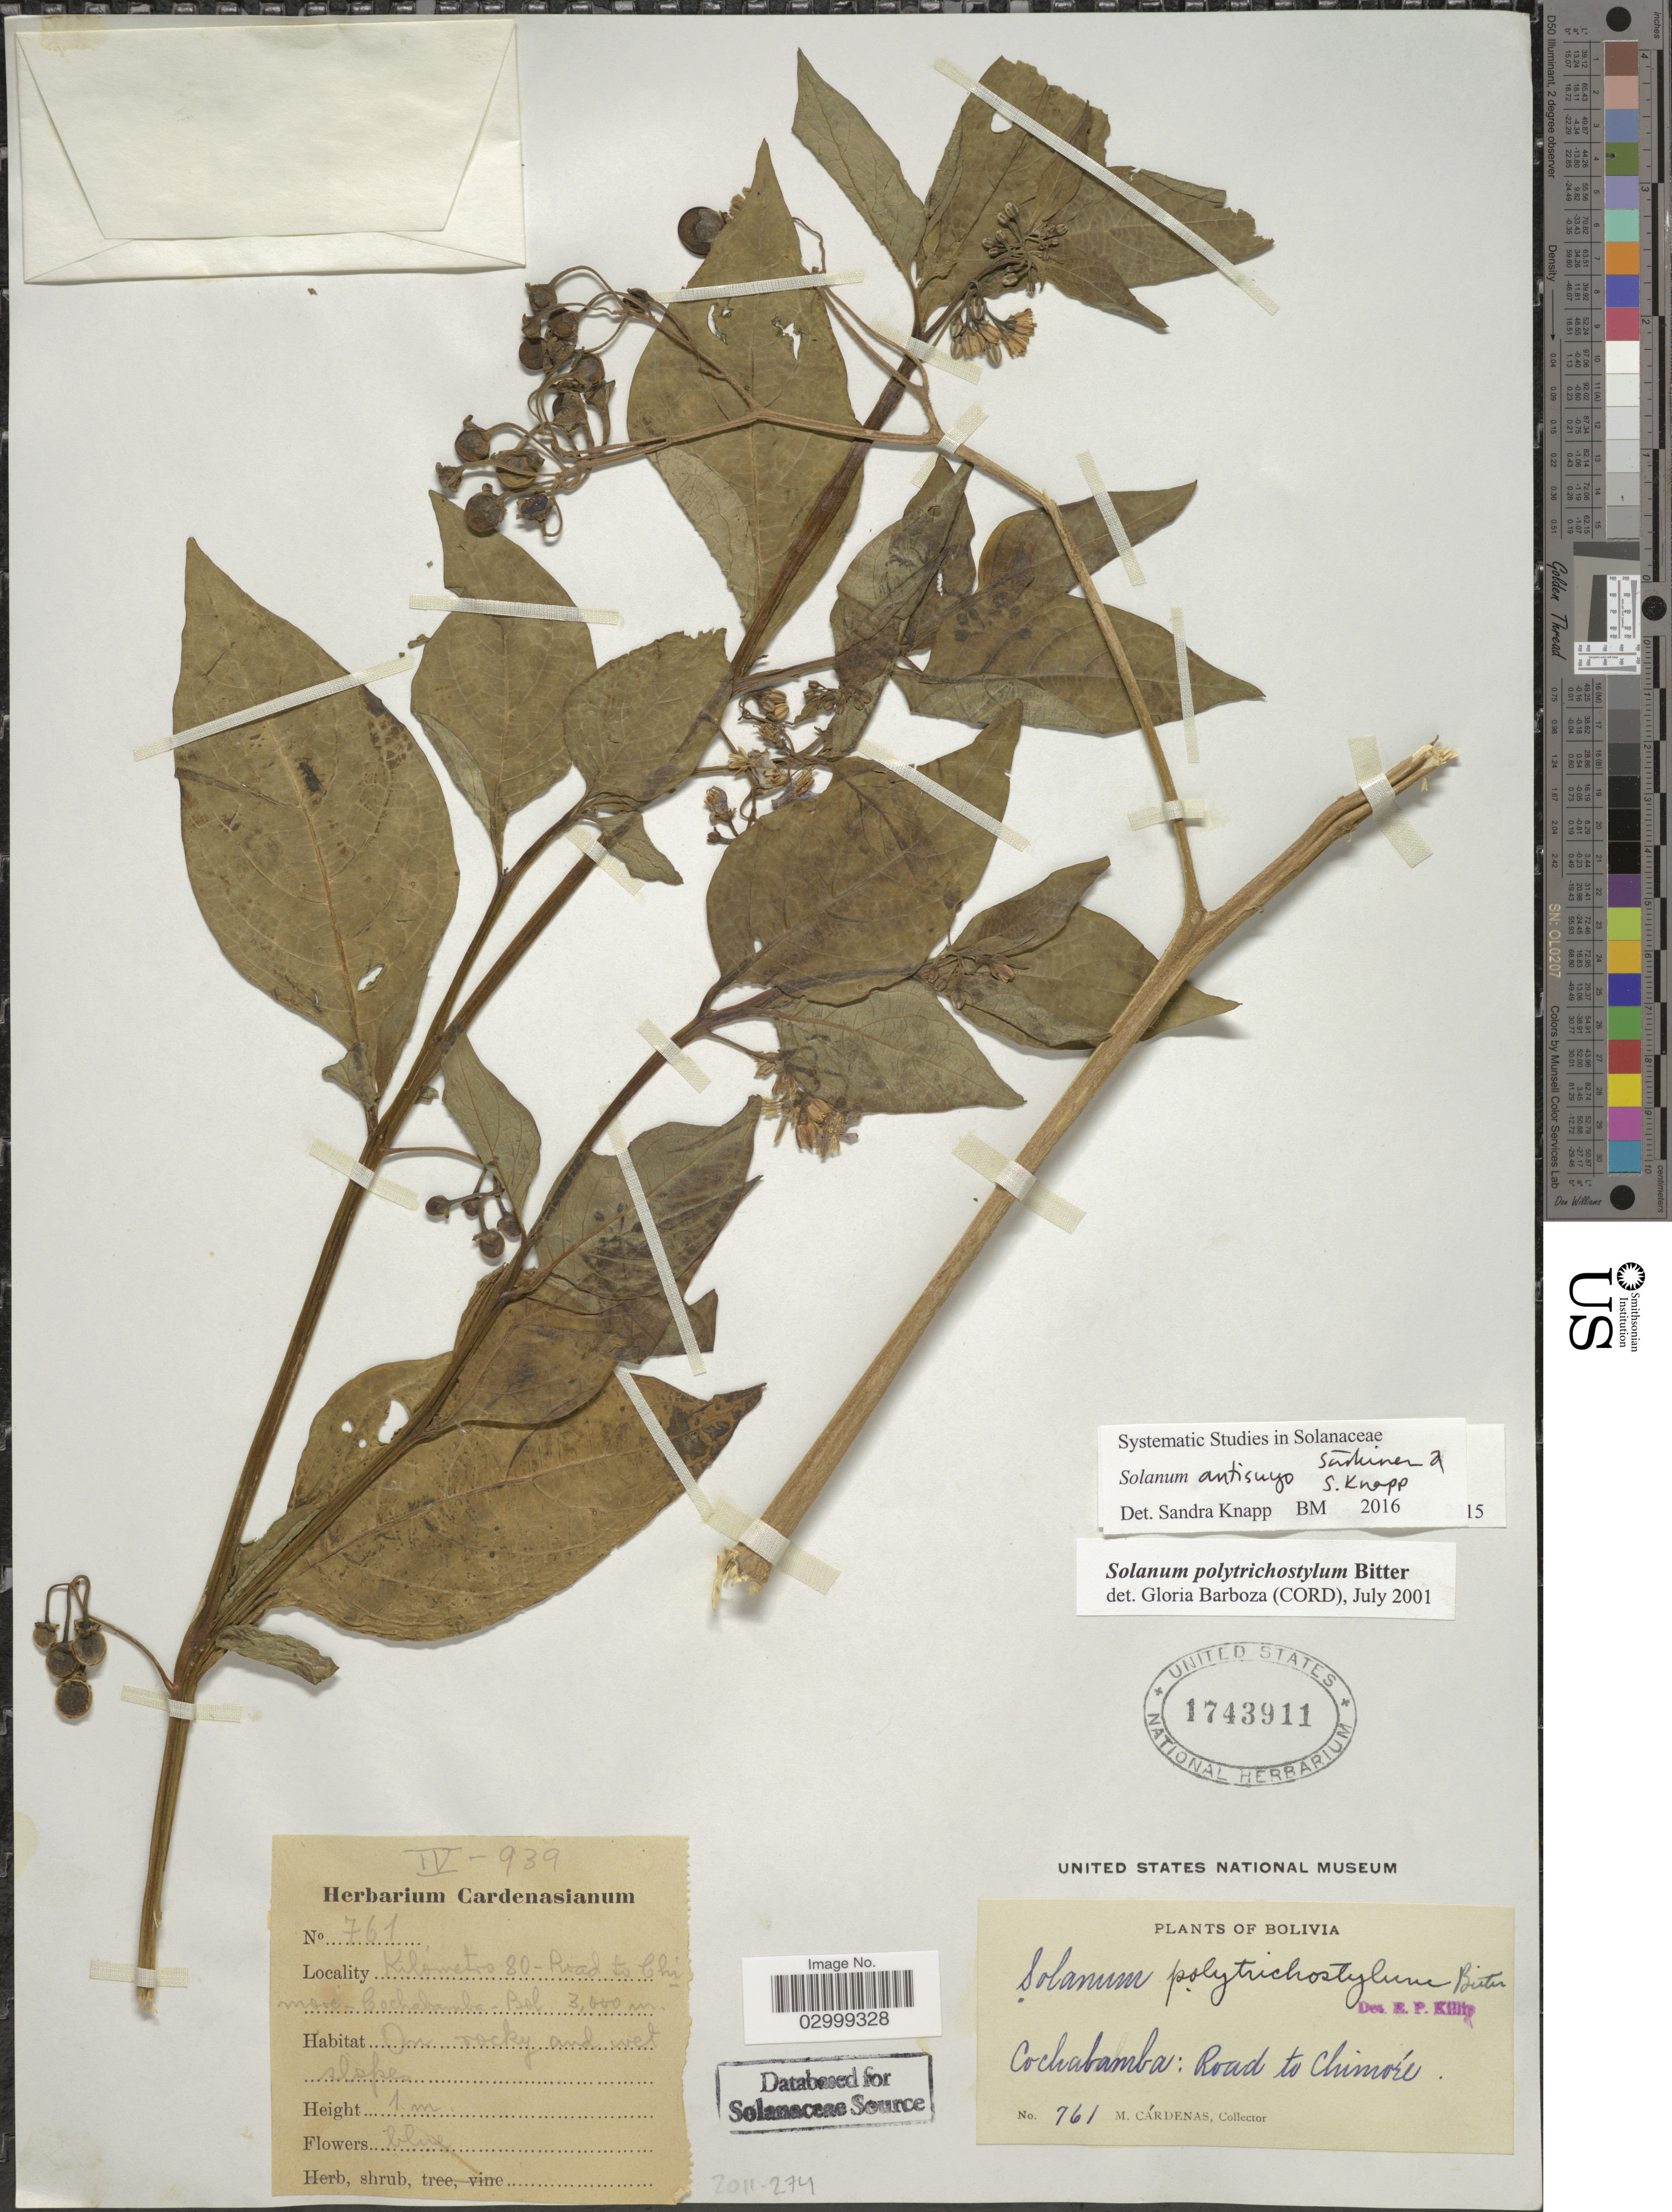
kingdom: Plantae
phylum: Tracheophyta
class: Magnoliopsida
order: Solanales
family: Solanaceae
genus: Solanum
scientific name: Solanum antisuyo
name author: Särkinen & S. Knapp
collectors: M. Cárdenas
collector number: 761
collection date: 1939-04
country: Bolivia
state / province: Cochabamba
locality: Kilometro 80, Road to Chimoré.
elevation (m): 3000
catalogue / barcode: US 1743911